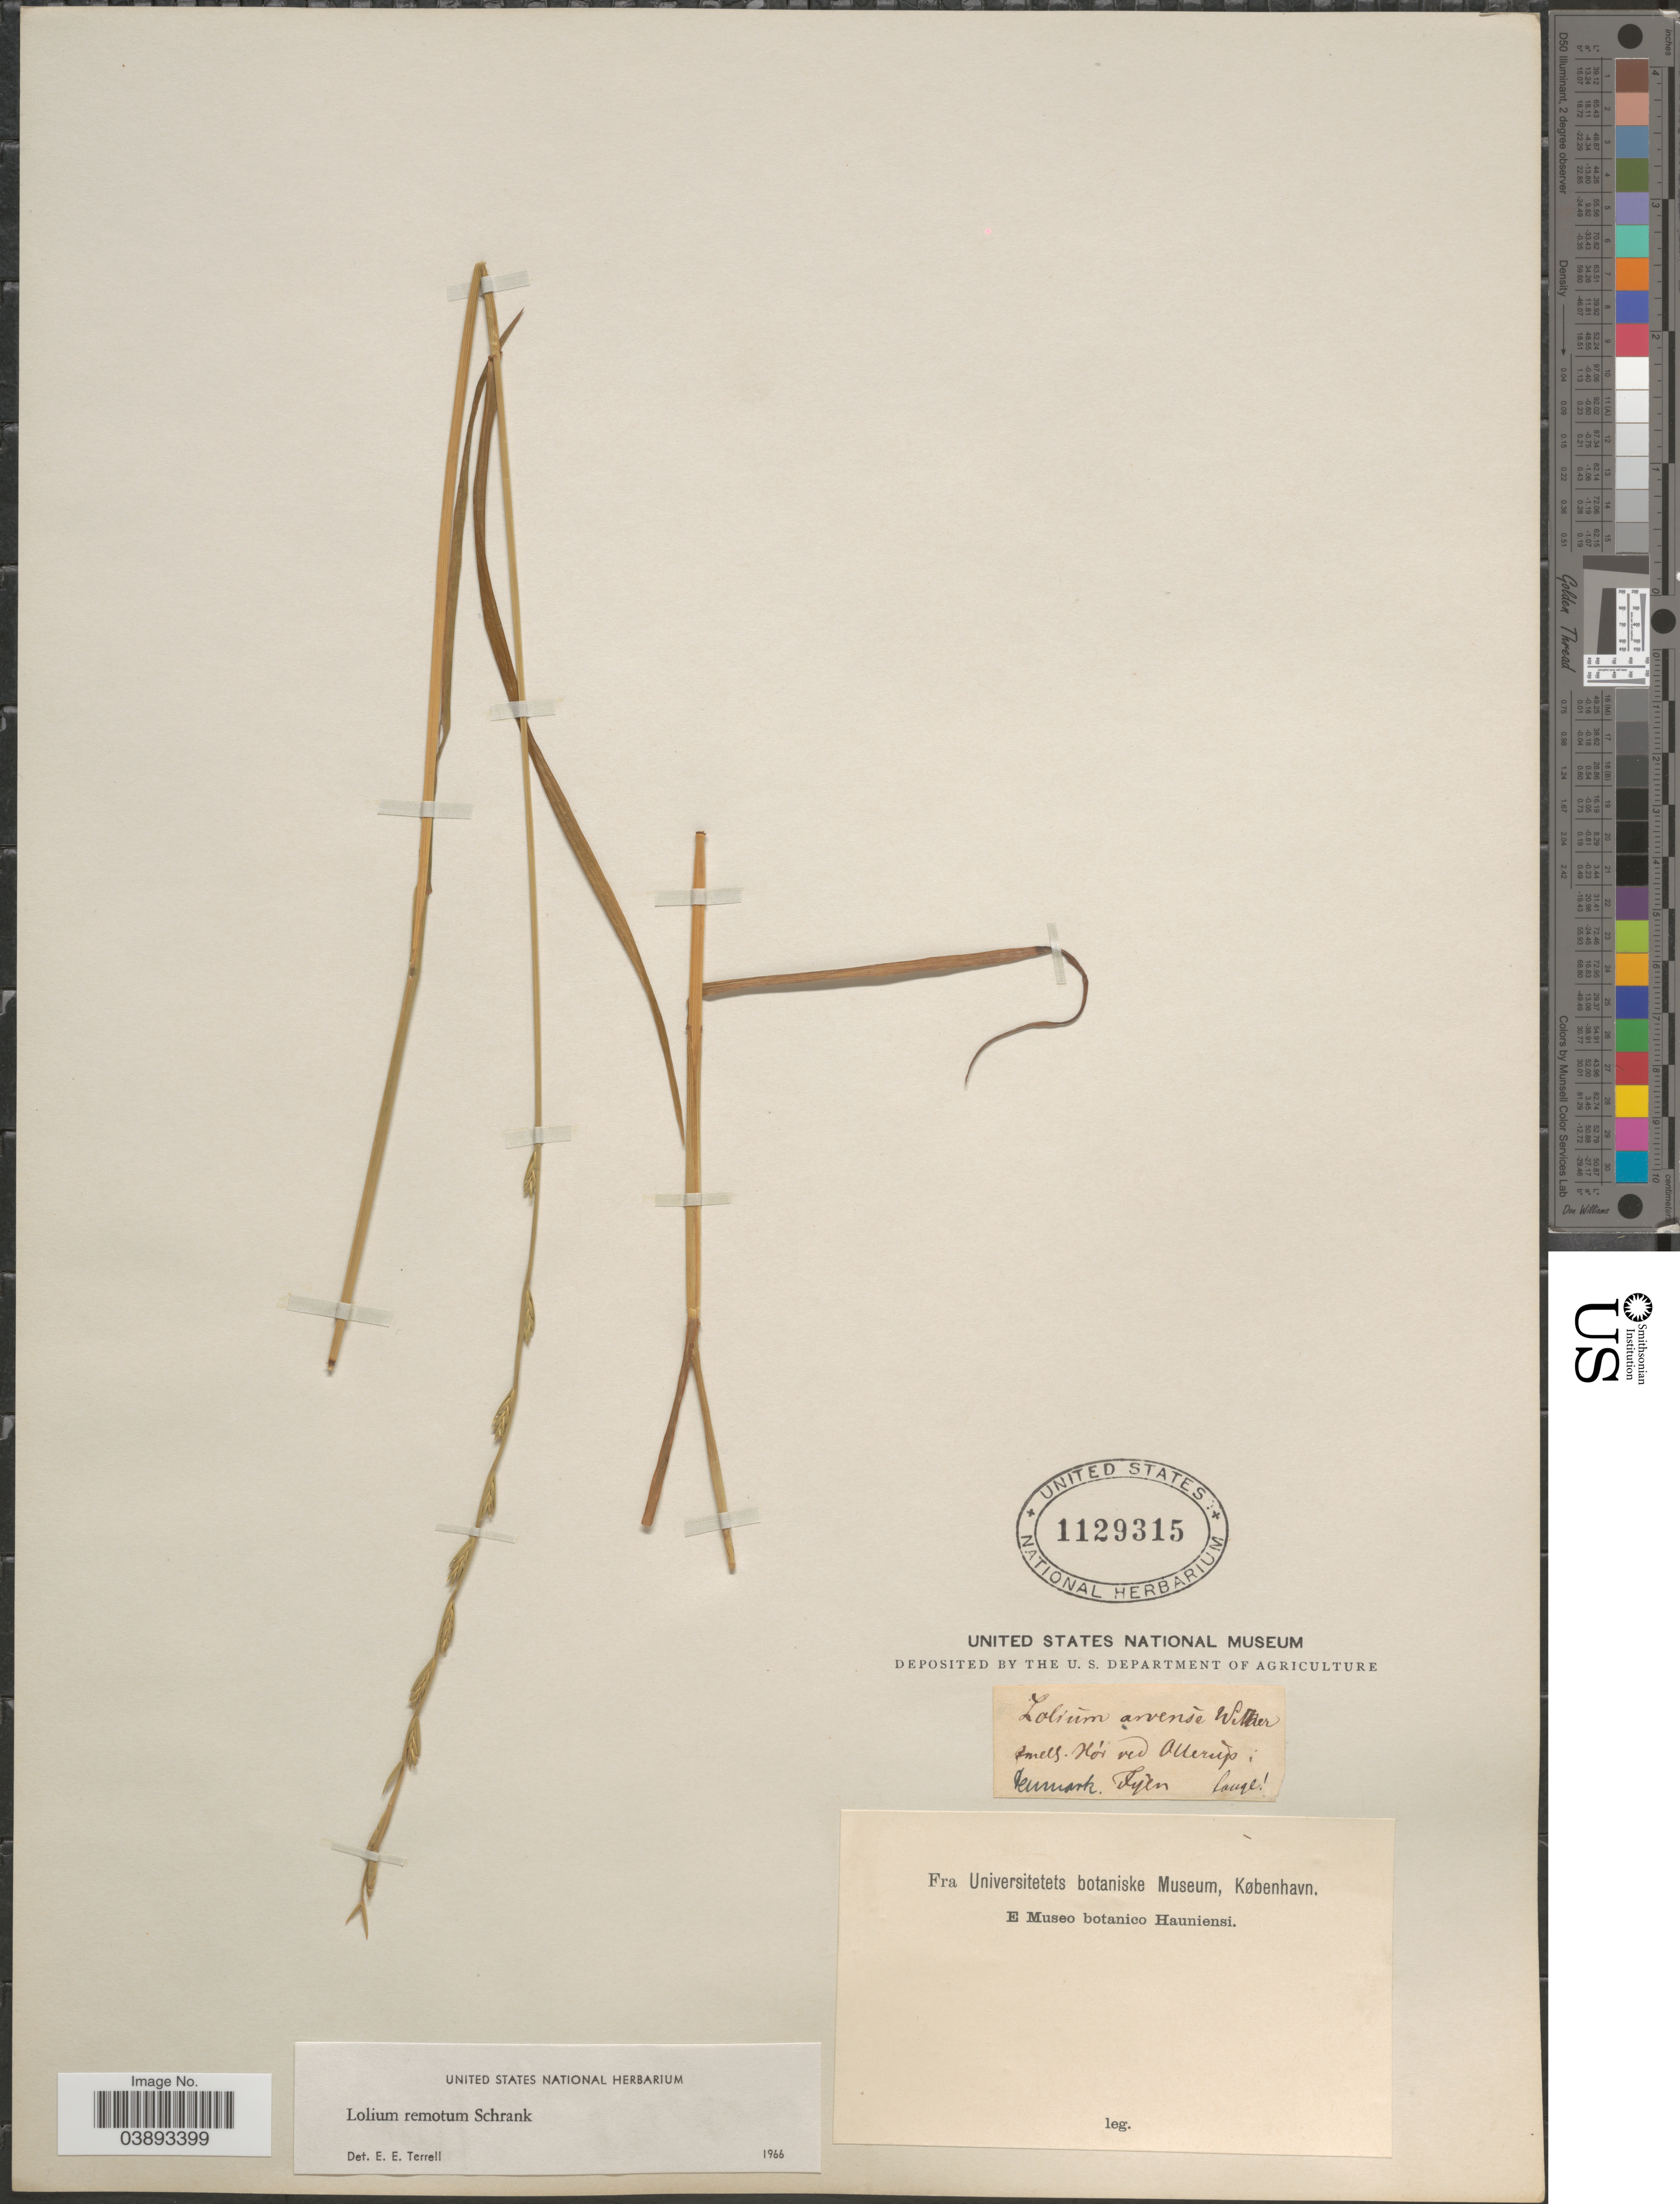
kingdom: Plantae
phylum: Tracheophyta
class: Liliopsida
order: Poales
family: Poaceae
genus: Lolium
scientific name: Lolium remotum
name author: Schrank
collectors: -- Lange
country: Denmark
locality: Smels. Hór ved Allerup. Tyen.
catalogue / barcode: US 1129315